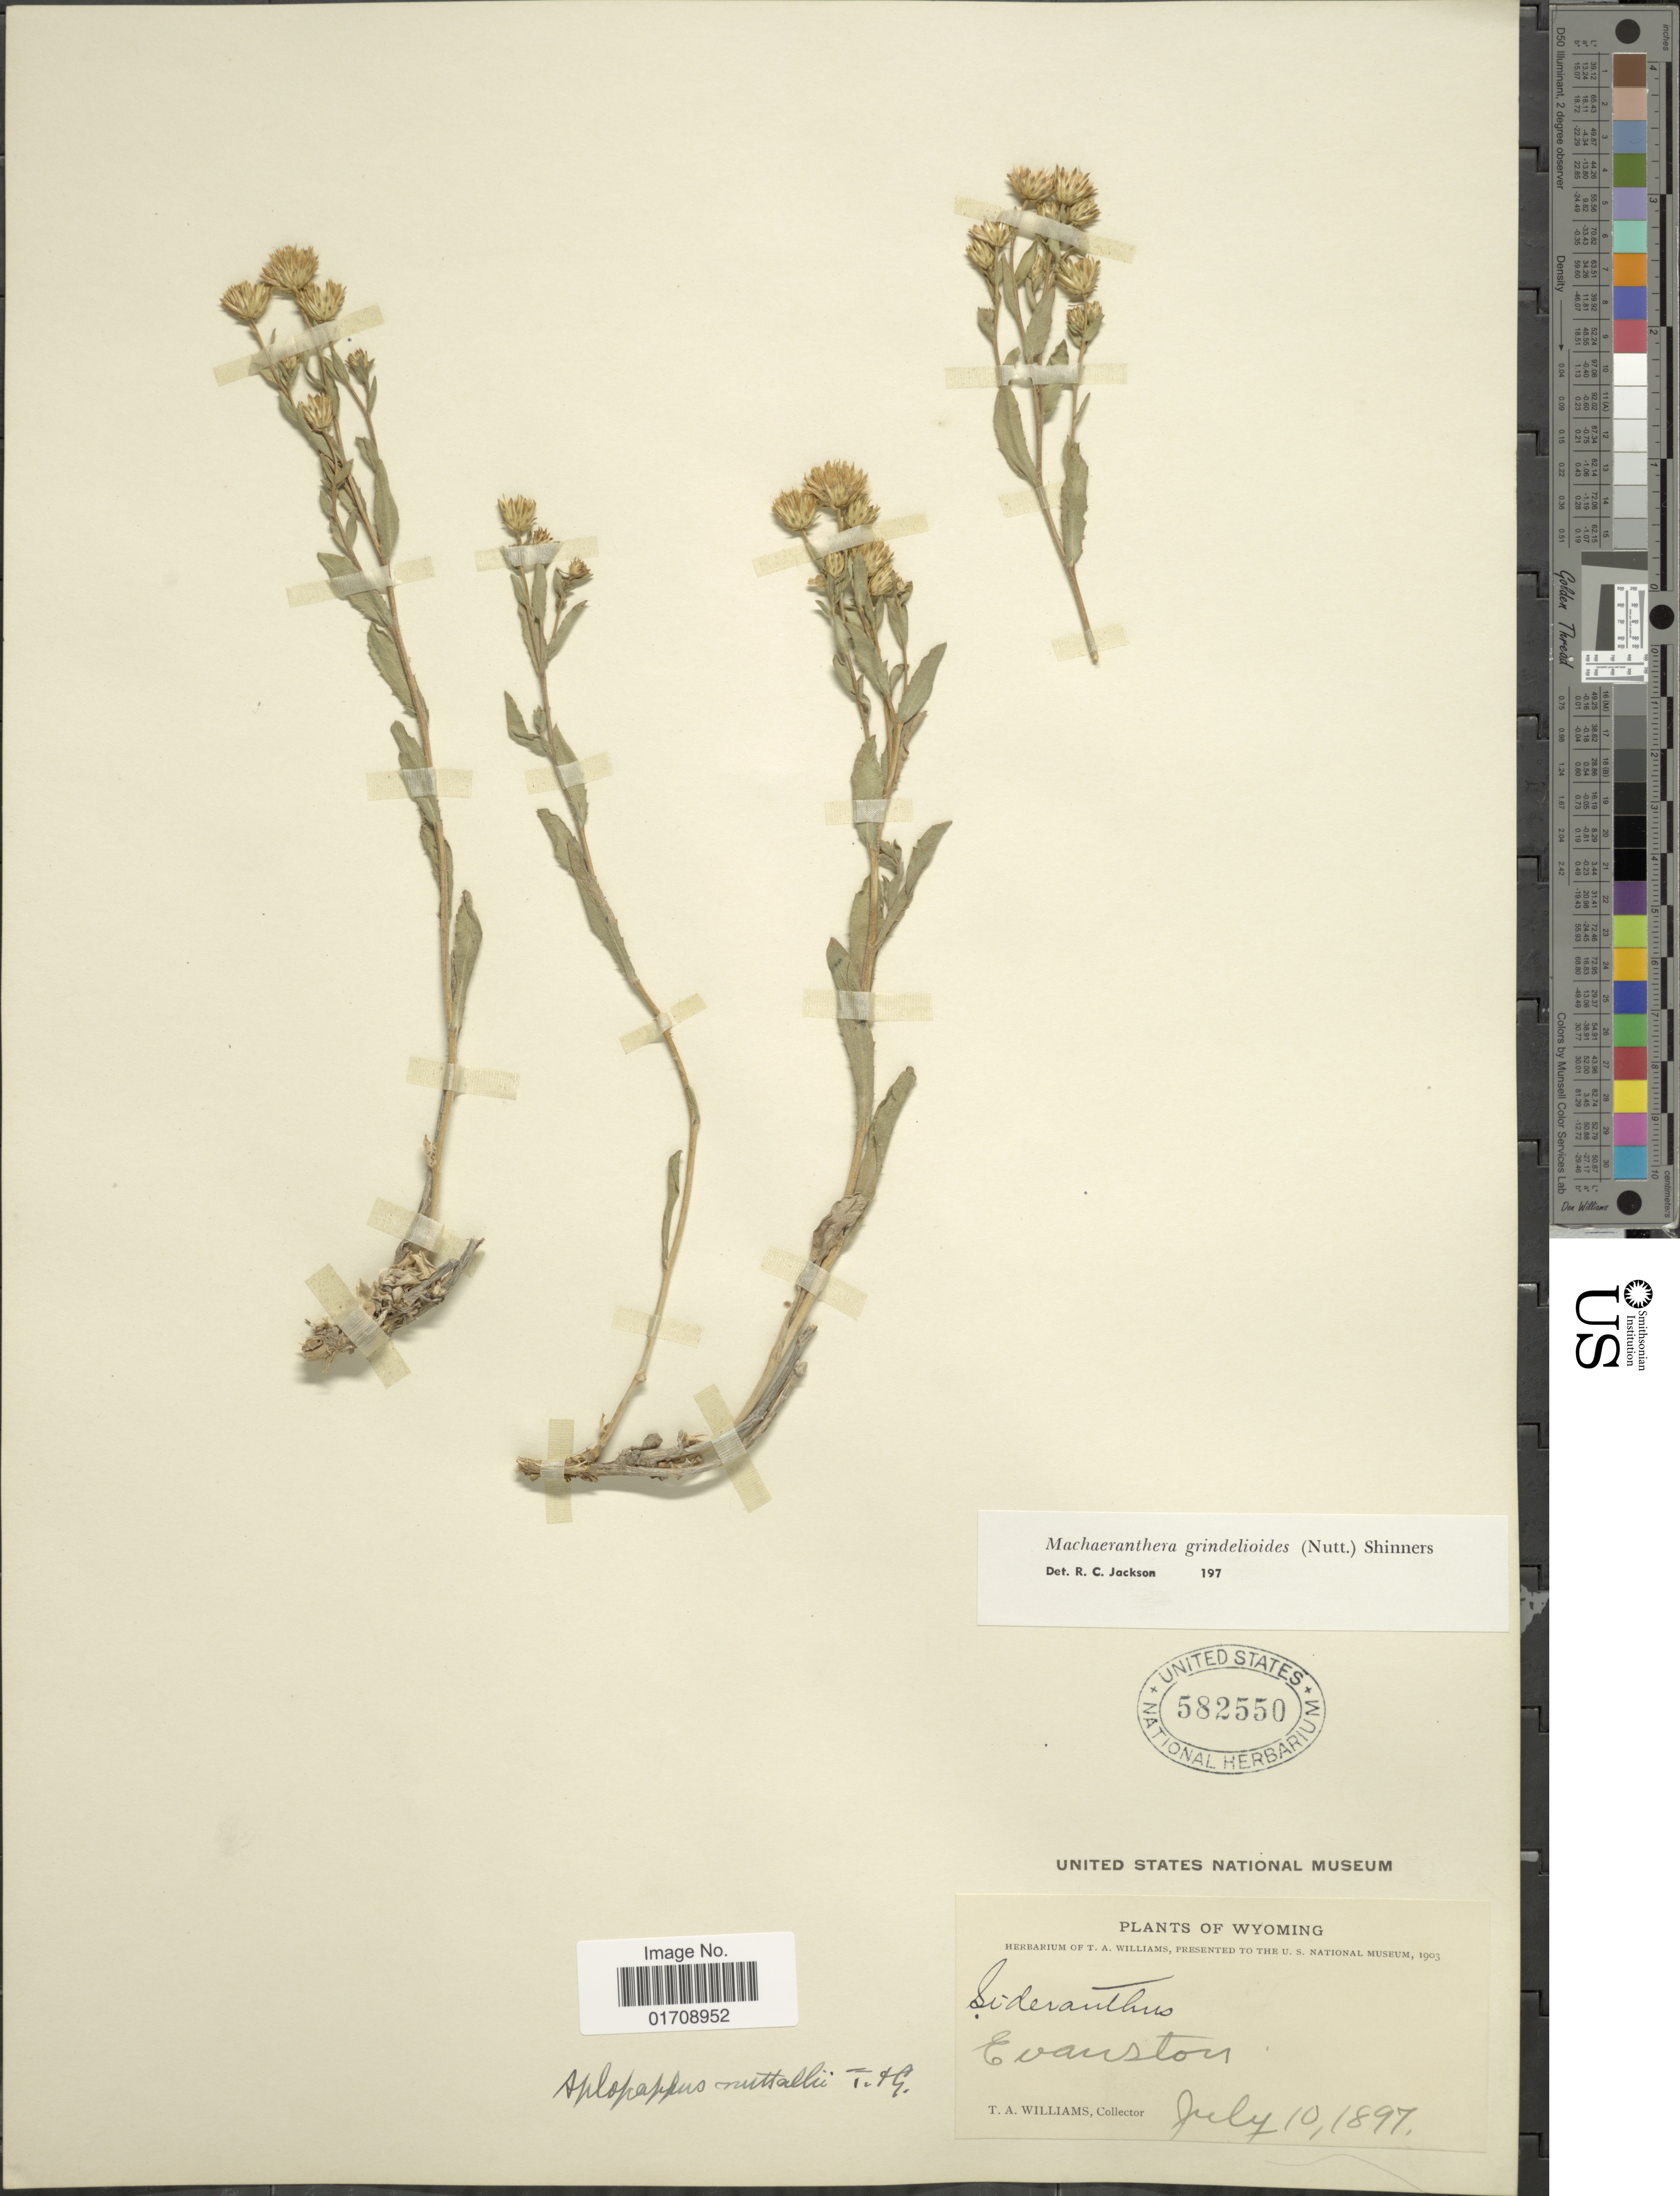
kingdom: Plantae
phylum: Tracheophyta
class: Magnoliopsida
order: Asterales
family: Asteraceae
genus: Machaeranthera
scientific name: Machaeranthera grindelioides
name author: (Nutt.) Shinners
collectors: T. A. Williams (herbarium)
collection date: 1897-07-10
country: United States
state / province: Wyoming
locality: Evanston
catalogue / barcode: US 582550